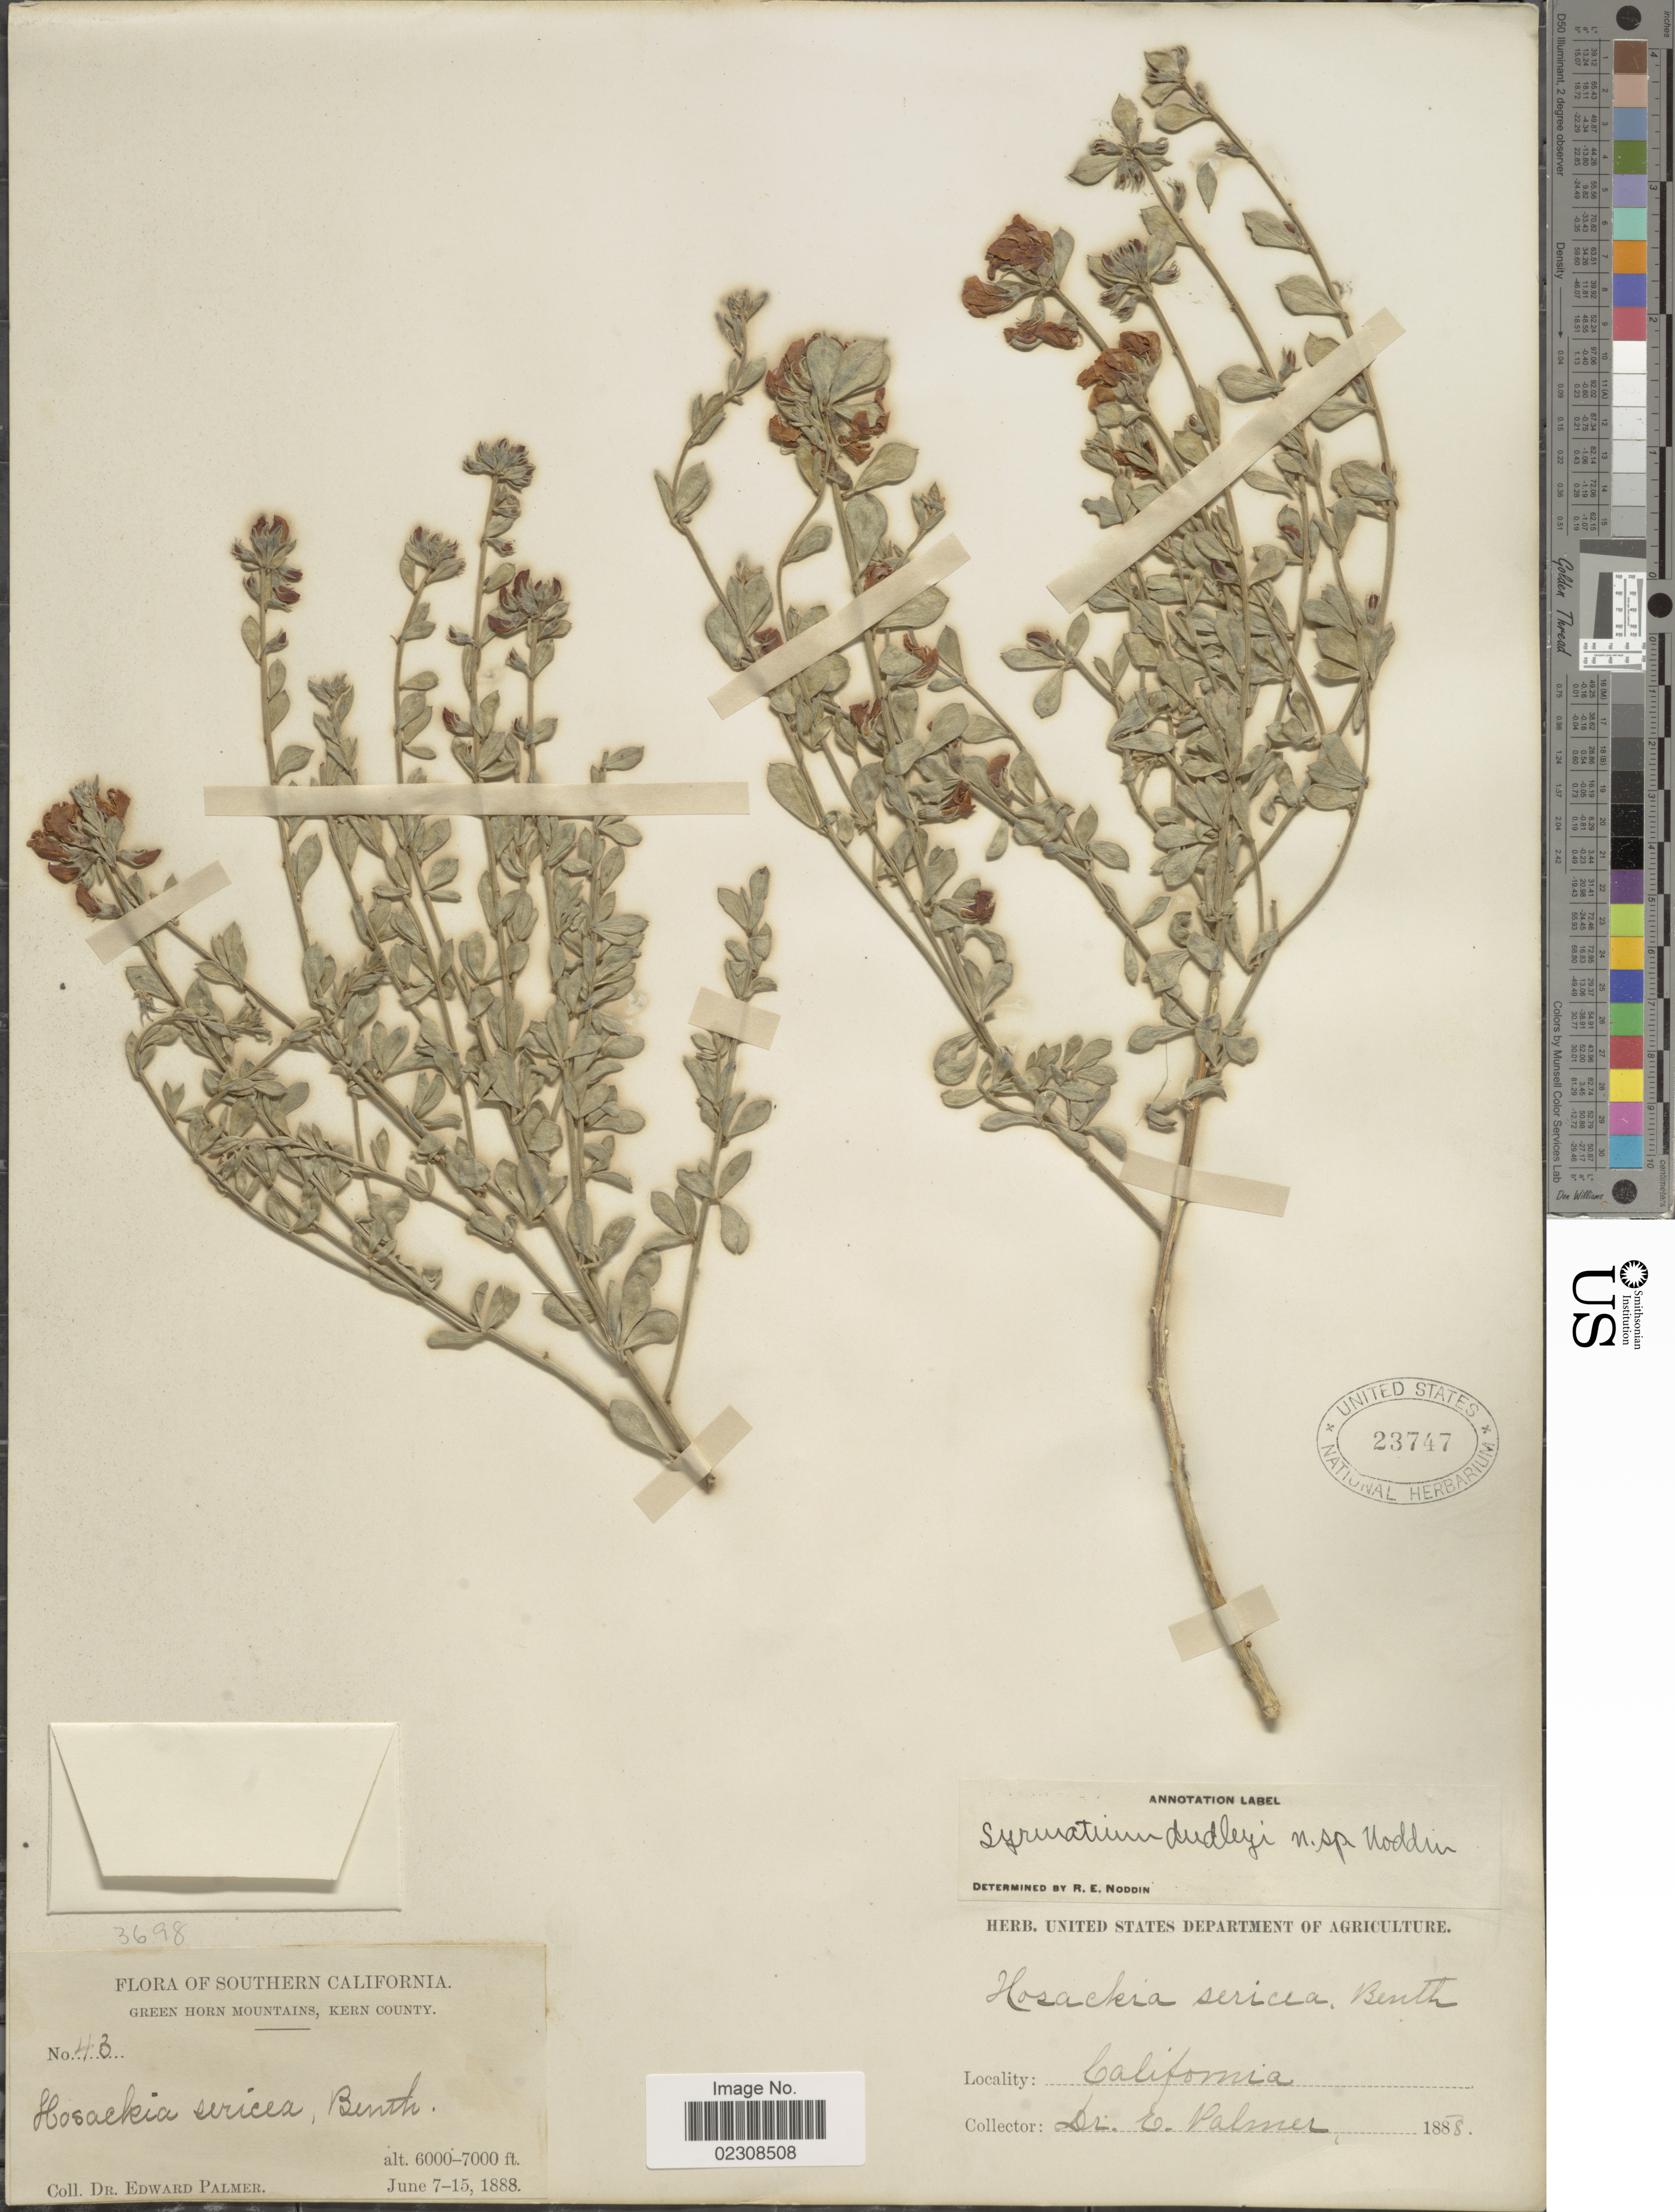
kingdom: Plantae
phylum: Tracheophyta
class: Magnoliopsida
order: Fabales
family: Fabaceae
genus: Syrmatium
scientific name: Syrmatium dudleyi Noddin, ined 5/2024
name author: Noddin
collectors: E. Palmer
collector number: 43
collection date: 1888-06-07/1888-06-15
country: United States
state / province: California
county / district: Kern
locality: Southern California, Green Horn Mountains, Kern County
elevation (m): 1829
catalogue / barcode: US 23747